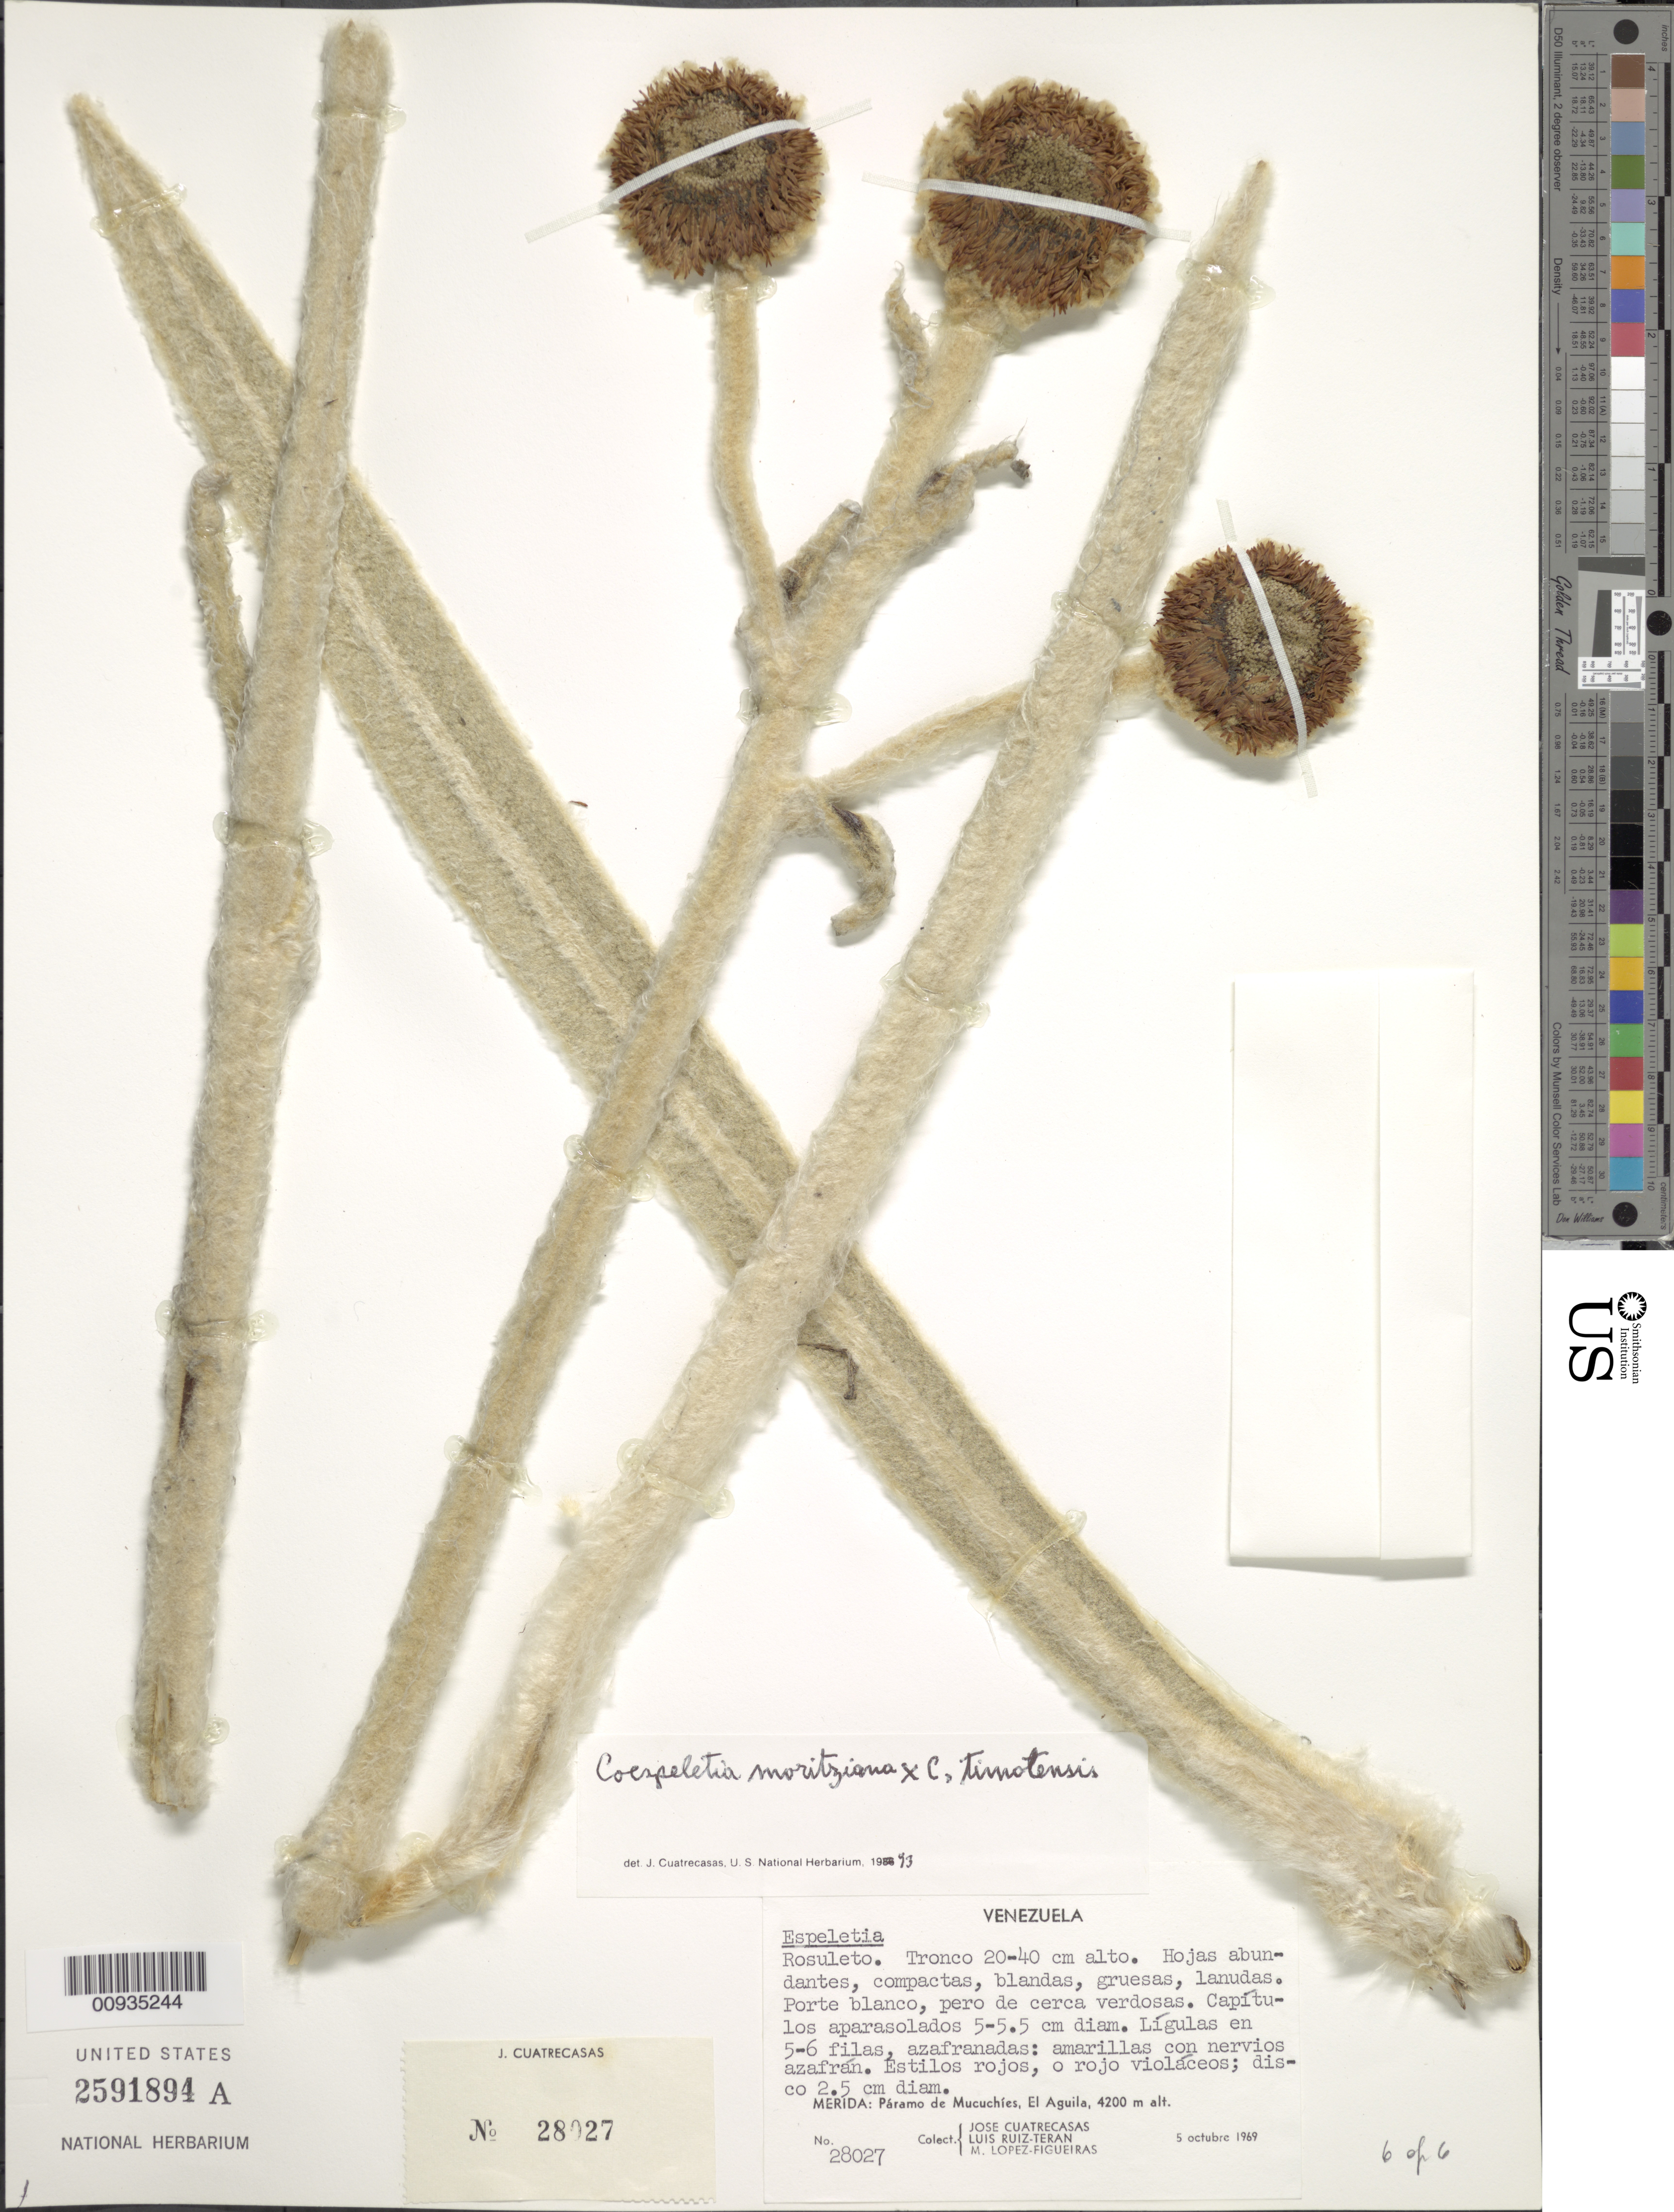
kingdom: Plantae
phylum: Tracheophyta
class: Magnoliopsida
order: Asterales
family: Asteraceae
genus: Coespeletia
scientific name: Coespeletia moritziana x C. timotensis (Cuatrec.) Cuatrec.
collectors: J. Cuatrecasas, L. Teran & M. López Figueiras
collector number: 28027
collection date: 1969-10-05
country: Venezuela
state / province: Mérida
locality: Paramo de Mucuchies, El Aguila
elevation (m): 4200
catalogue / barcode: US 2591894A